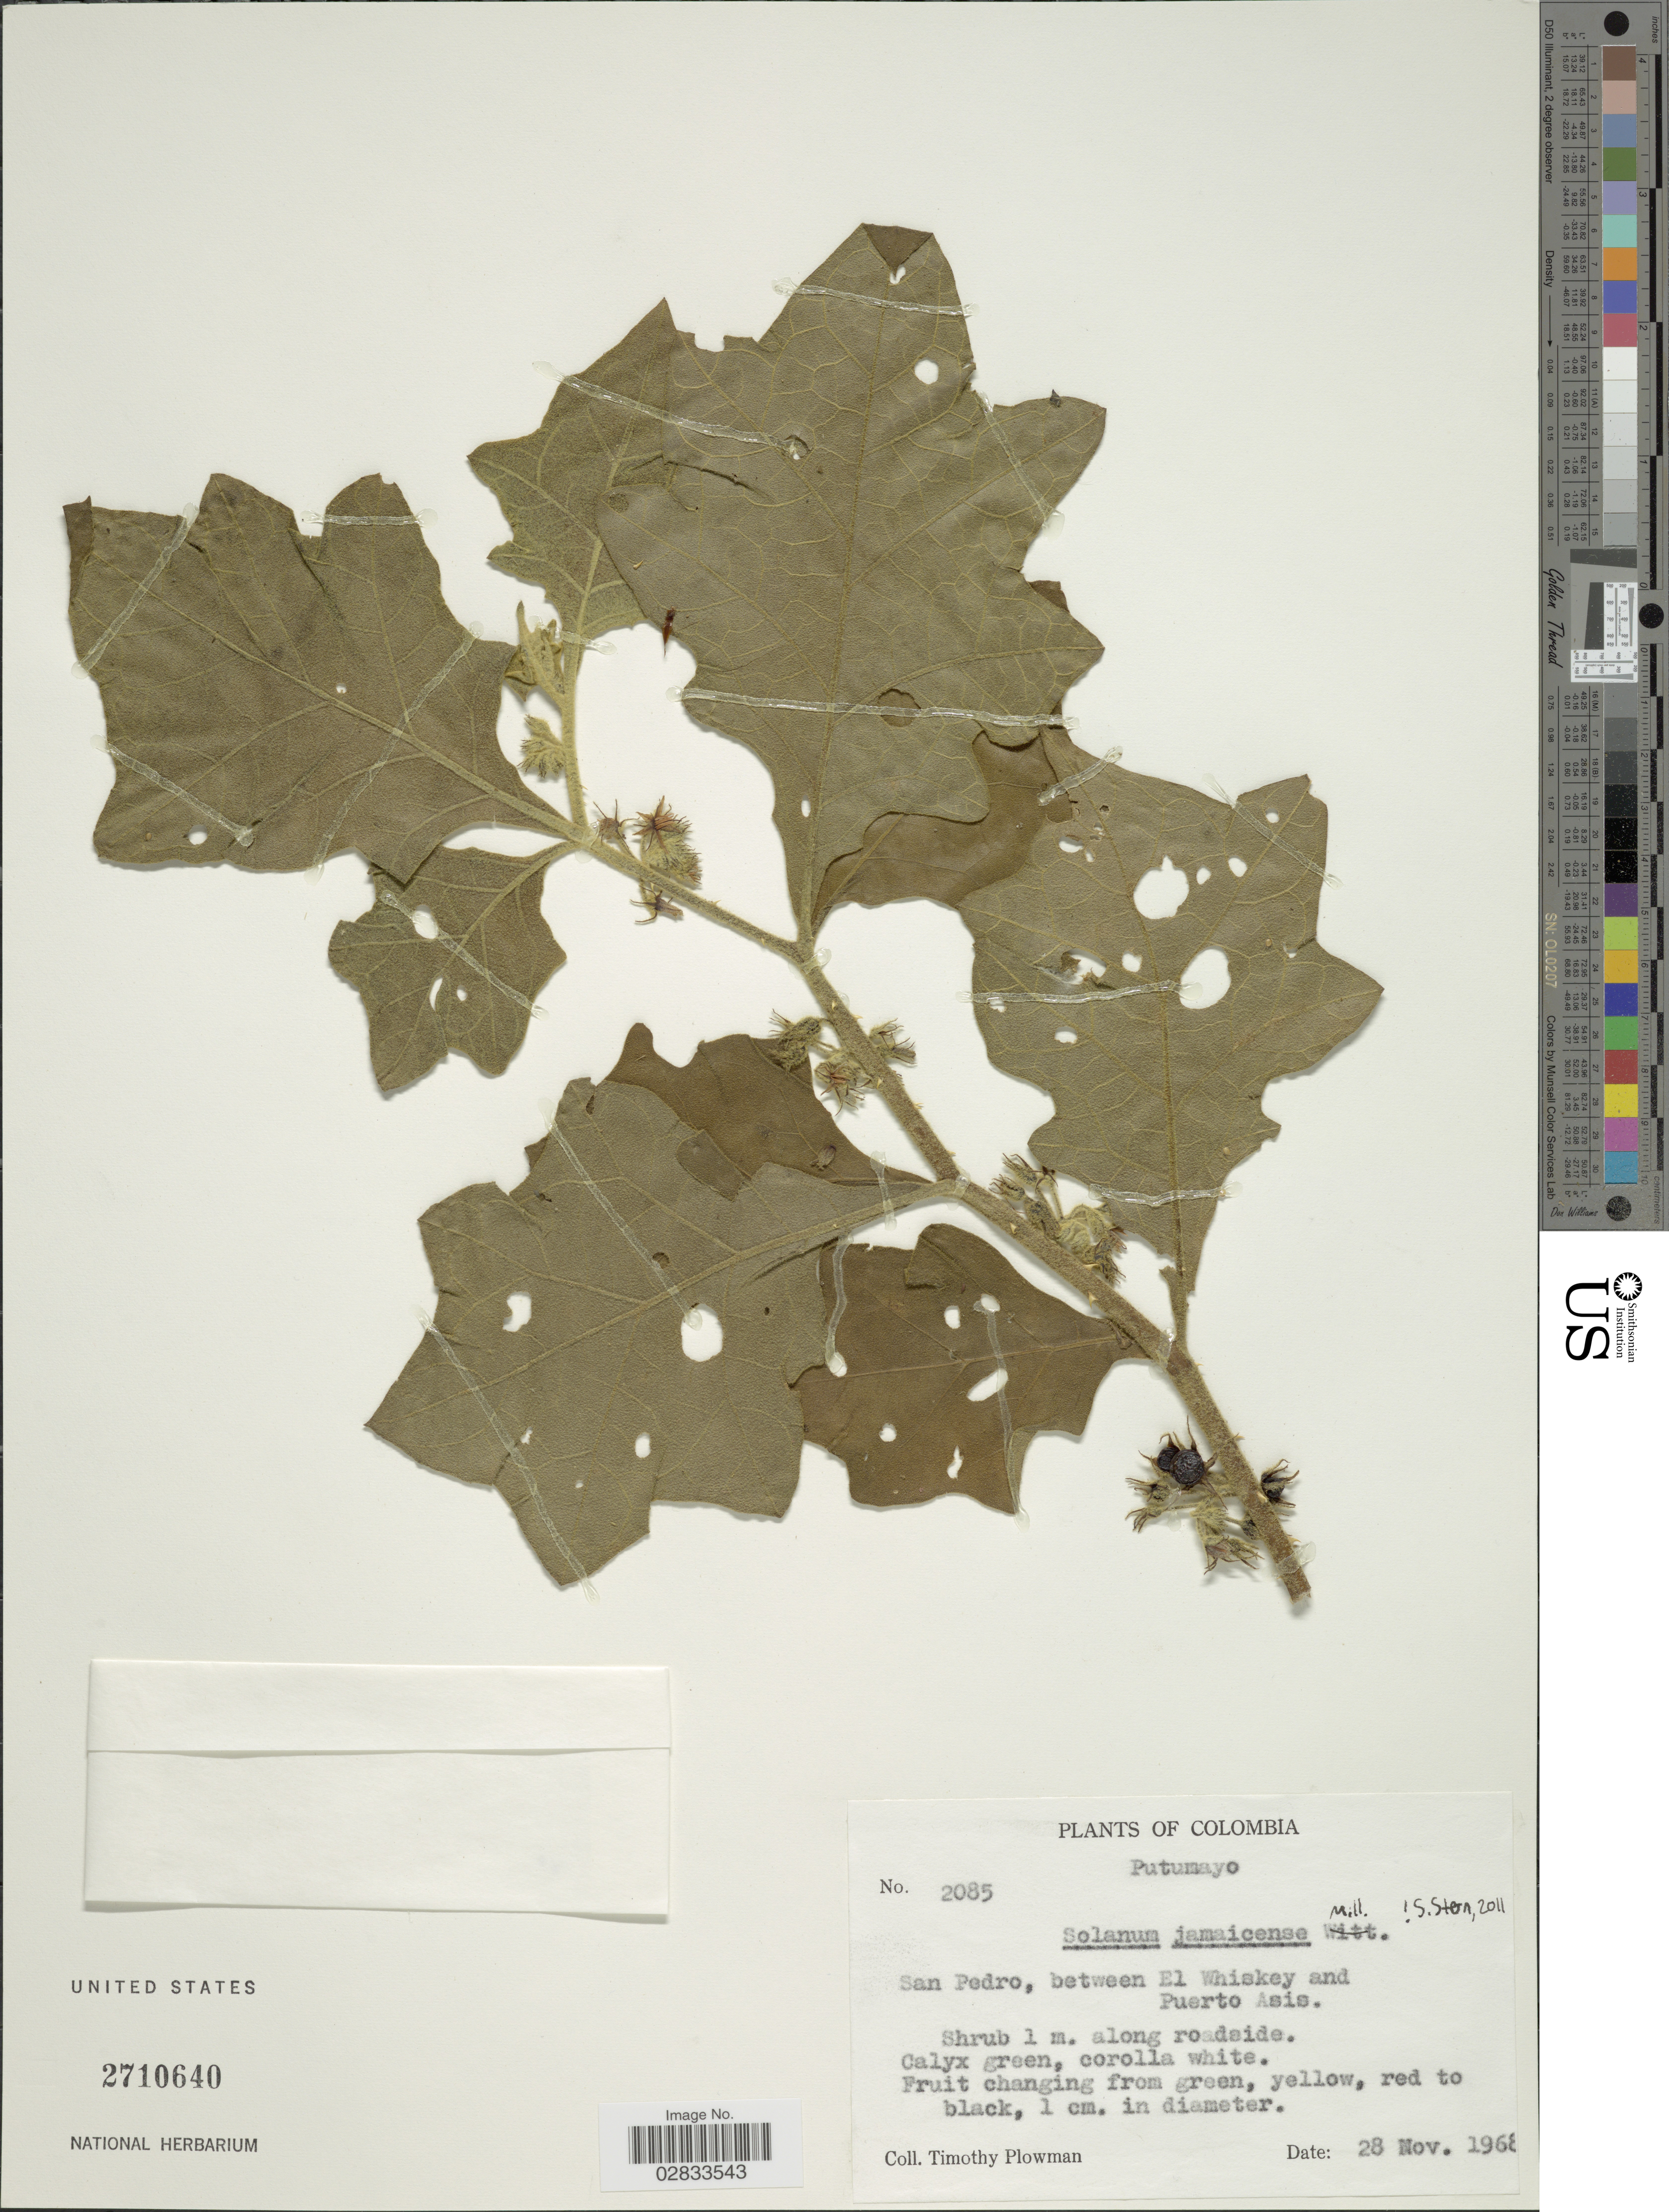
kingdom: Plantae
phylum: Tracheophyta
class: Magnoliopsida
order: Solanales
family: Solanaceae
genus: Solanum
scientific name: Solanum jamaicense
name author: Mill.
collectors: T. Plowman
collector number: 2085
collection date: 1968-11-28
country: Colombia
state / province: Putumayo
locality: San Pedro, between El Whiskey and Puerto Asis.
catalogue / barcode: US 2710640